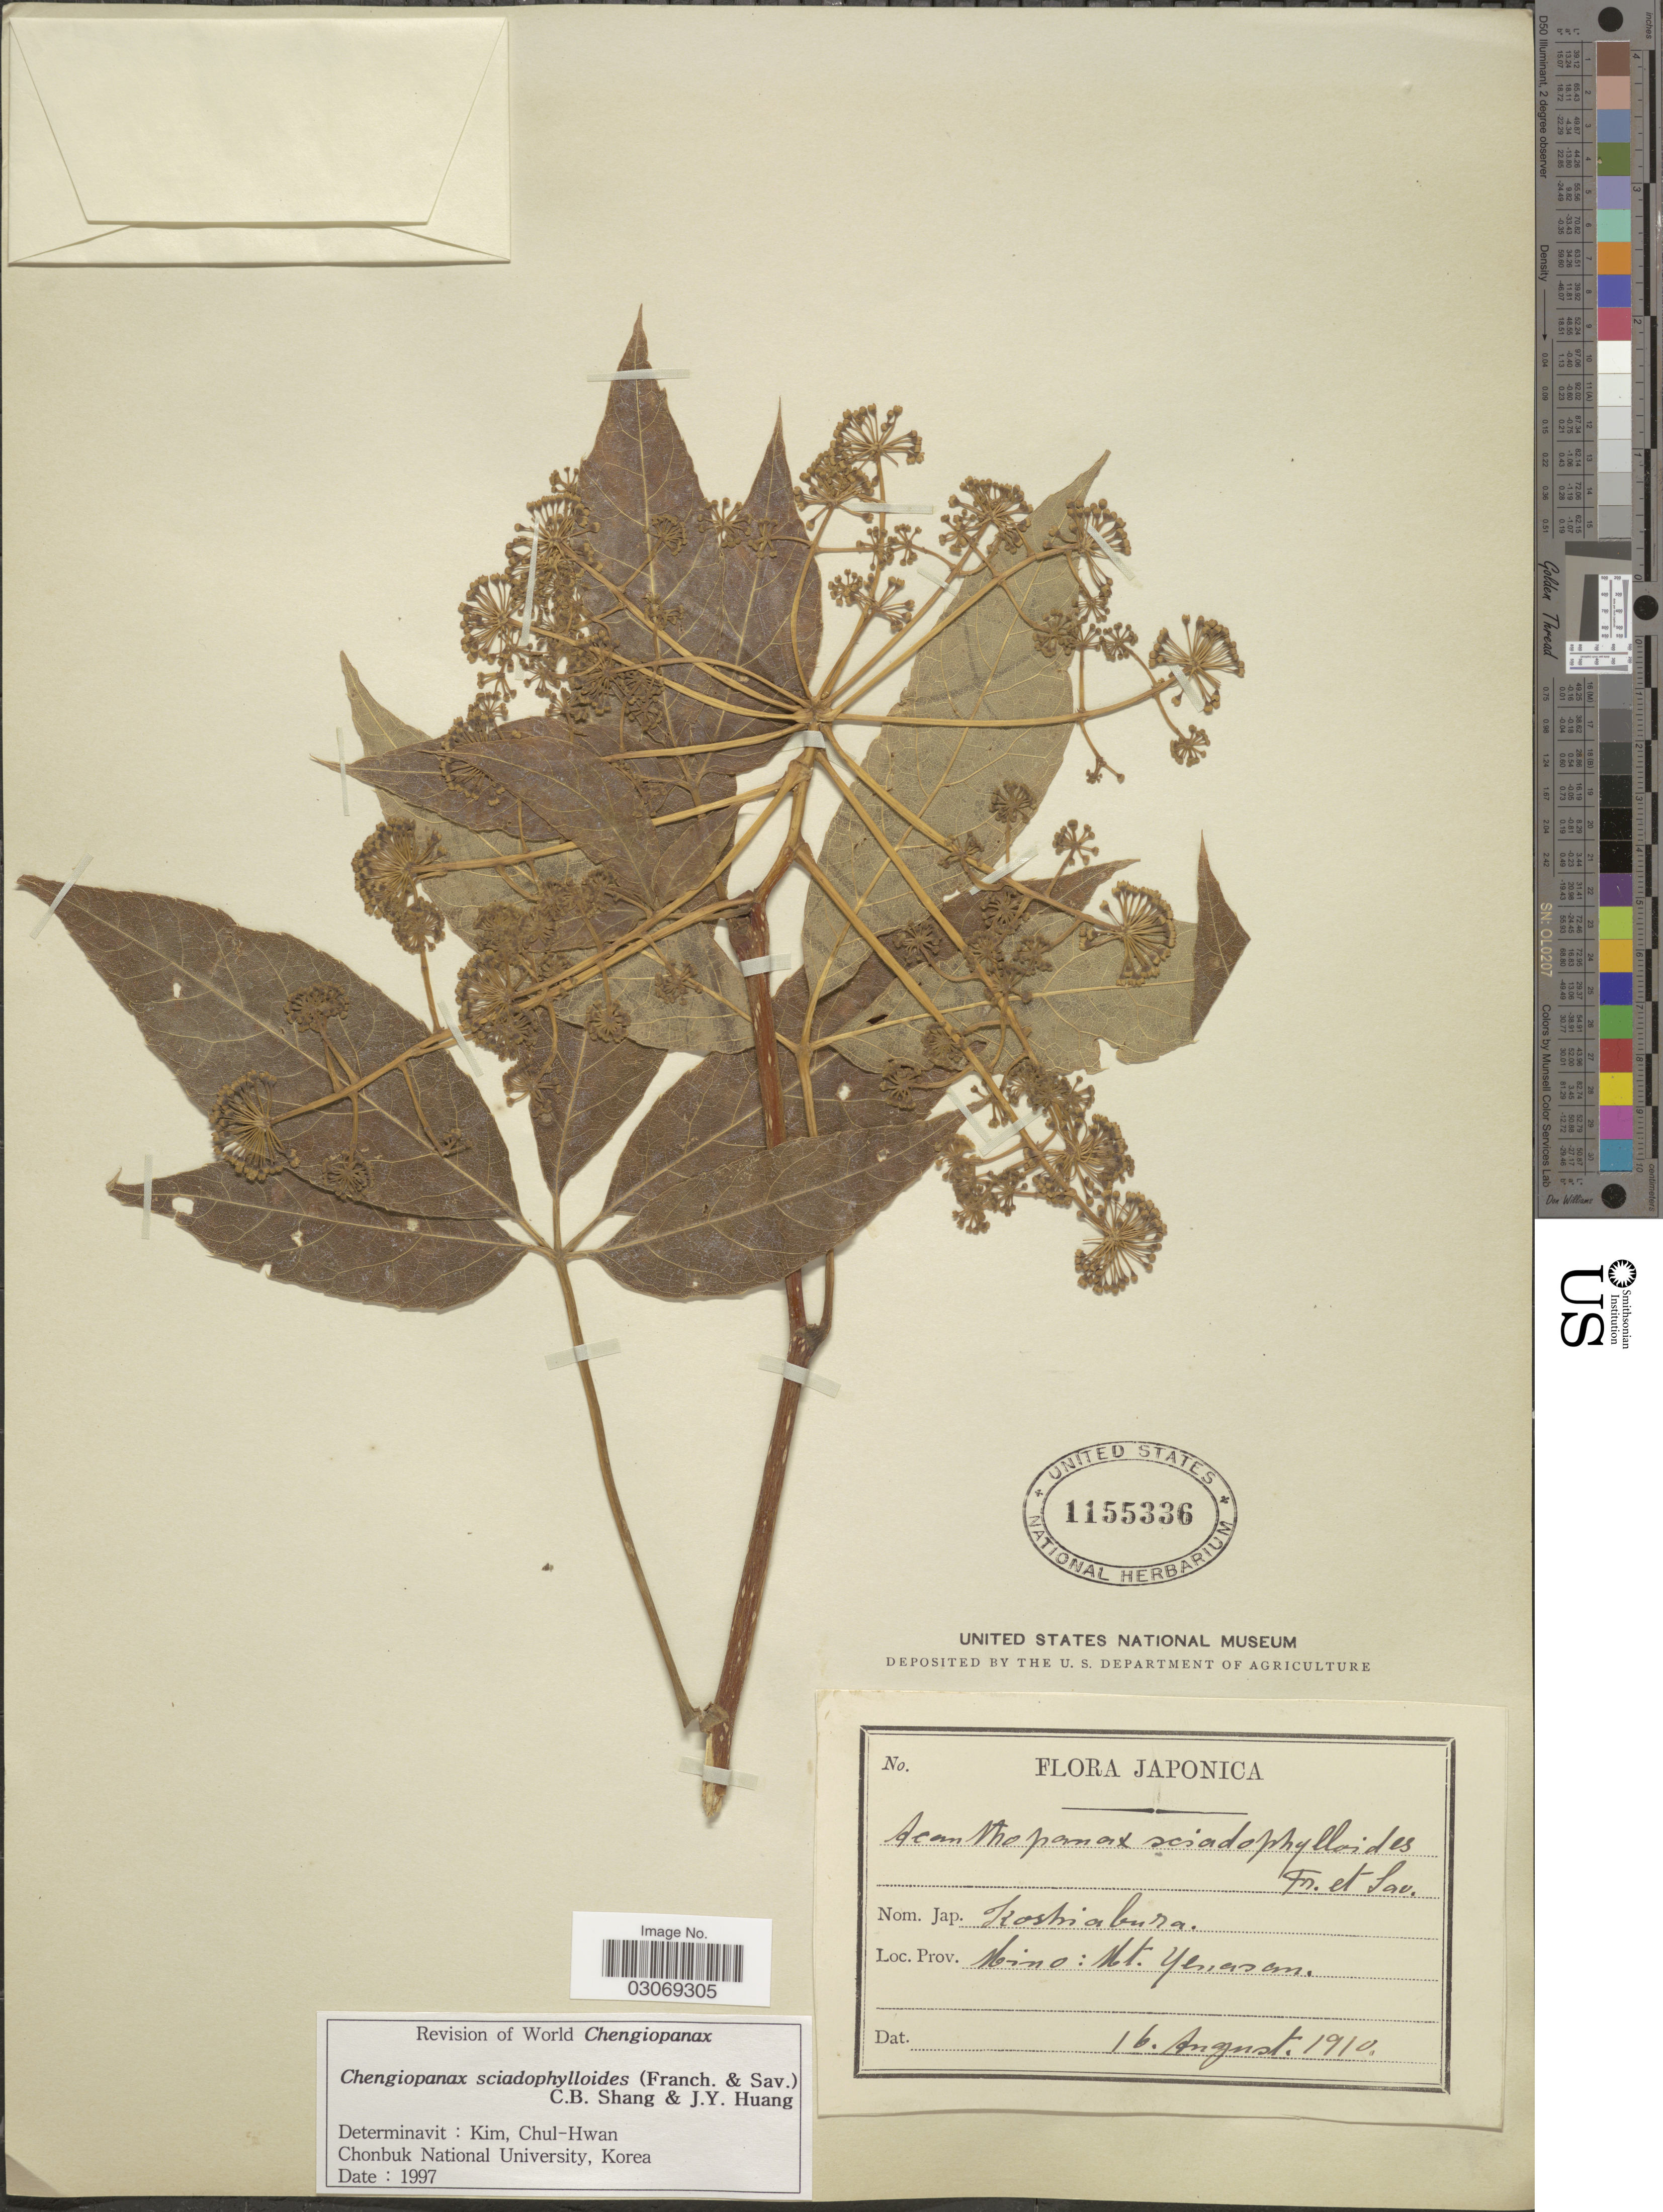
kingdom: Plantae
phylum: Tracheophyta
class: Magnoliopsida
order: Apiales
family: Araliaceae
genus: Chengiopanax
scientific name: Chengiopanax sciadophylloides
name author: (Franch. & Sav.) C.B. Shang & J.Y. Huang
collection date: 1910-08-16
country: Japan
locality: Mino: Mt. Yenasan.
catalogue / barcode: US 1155336